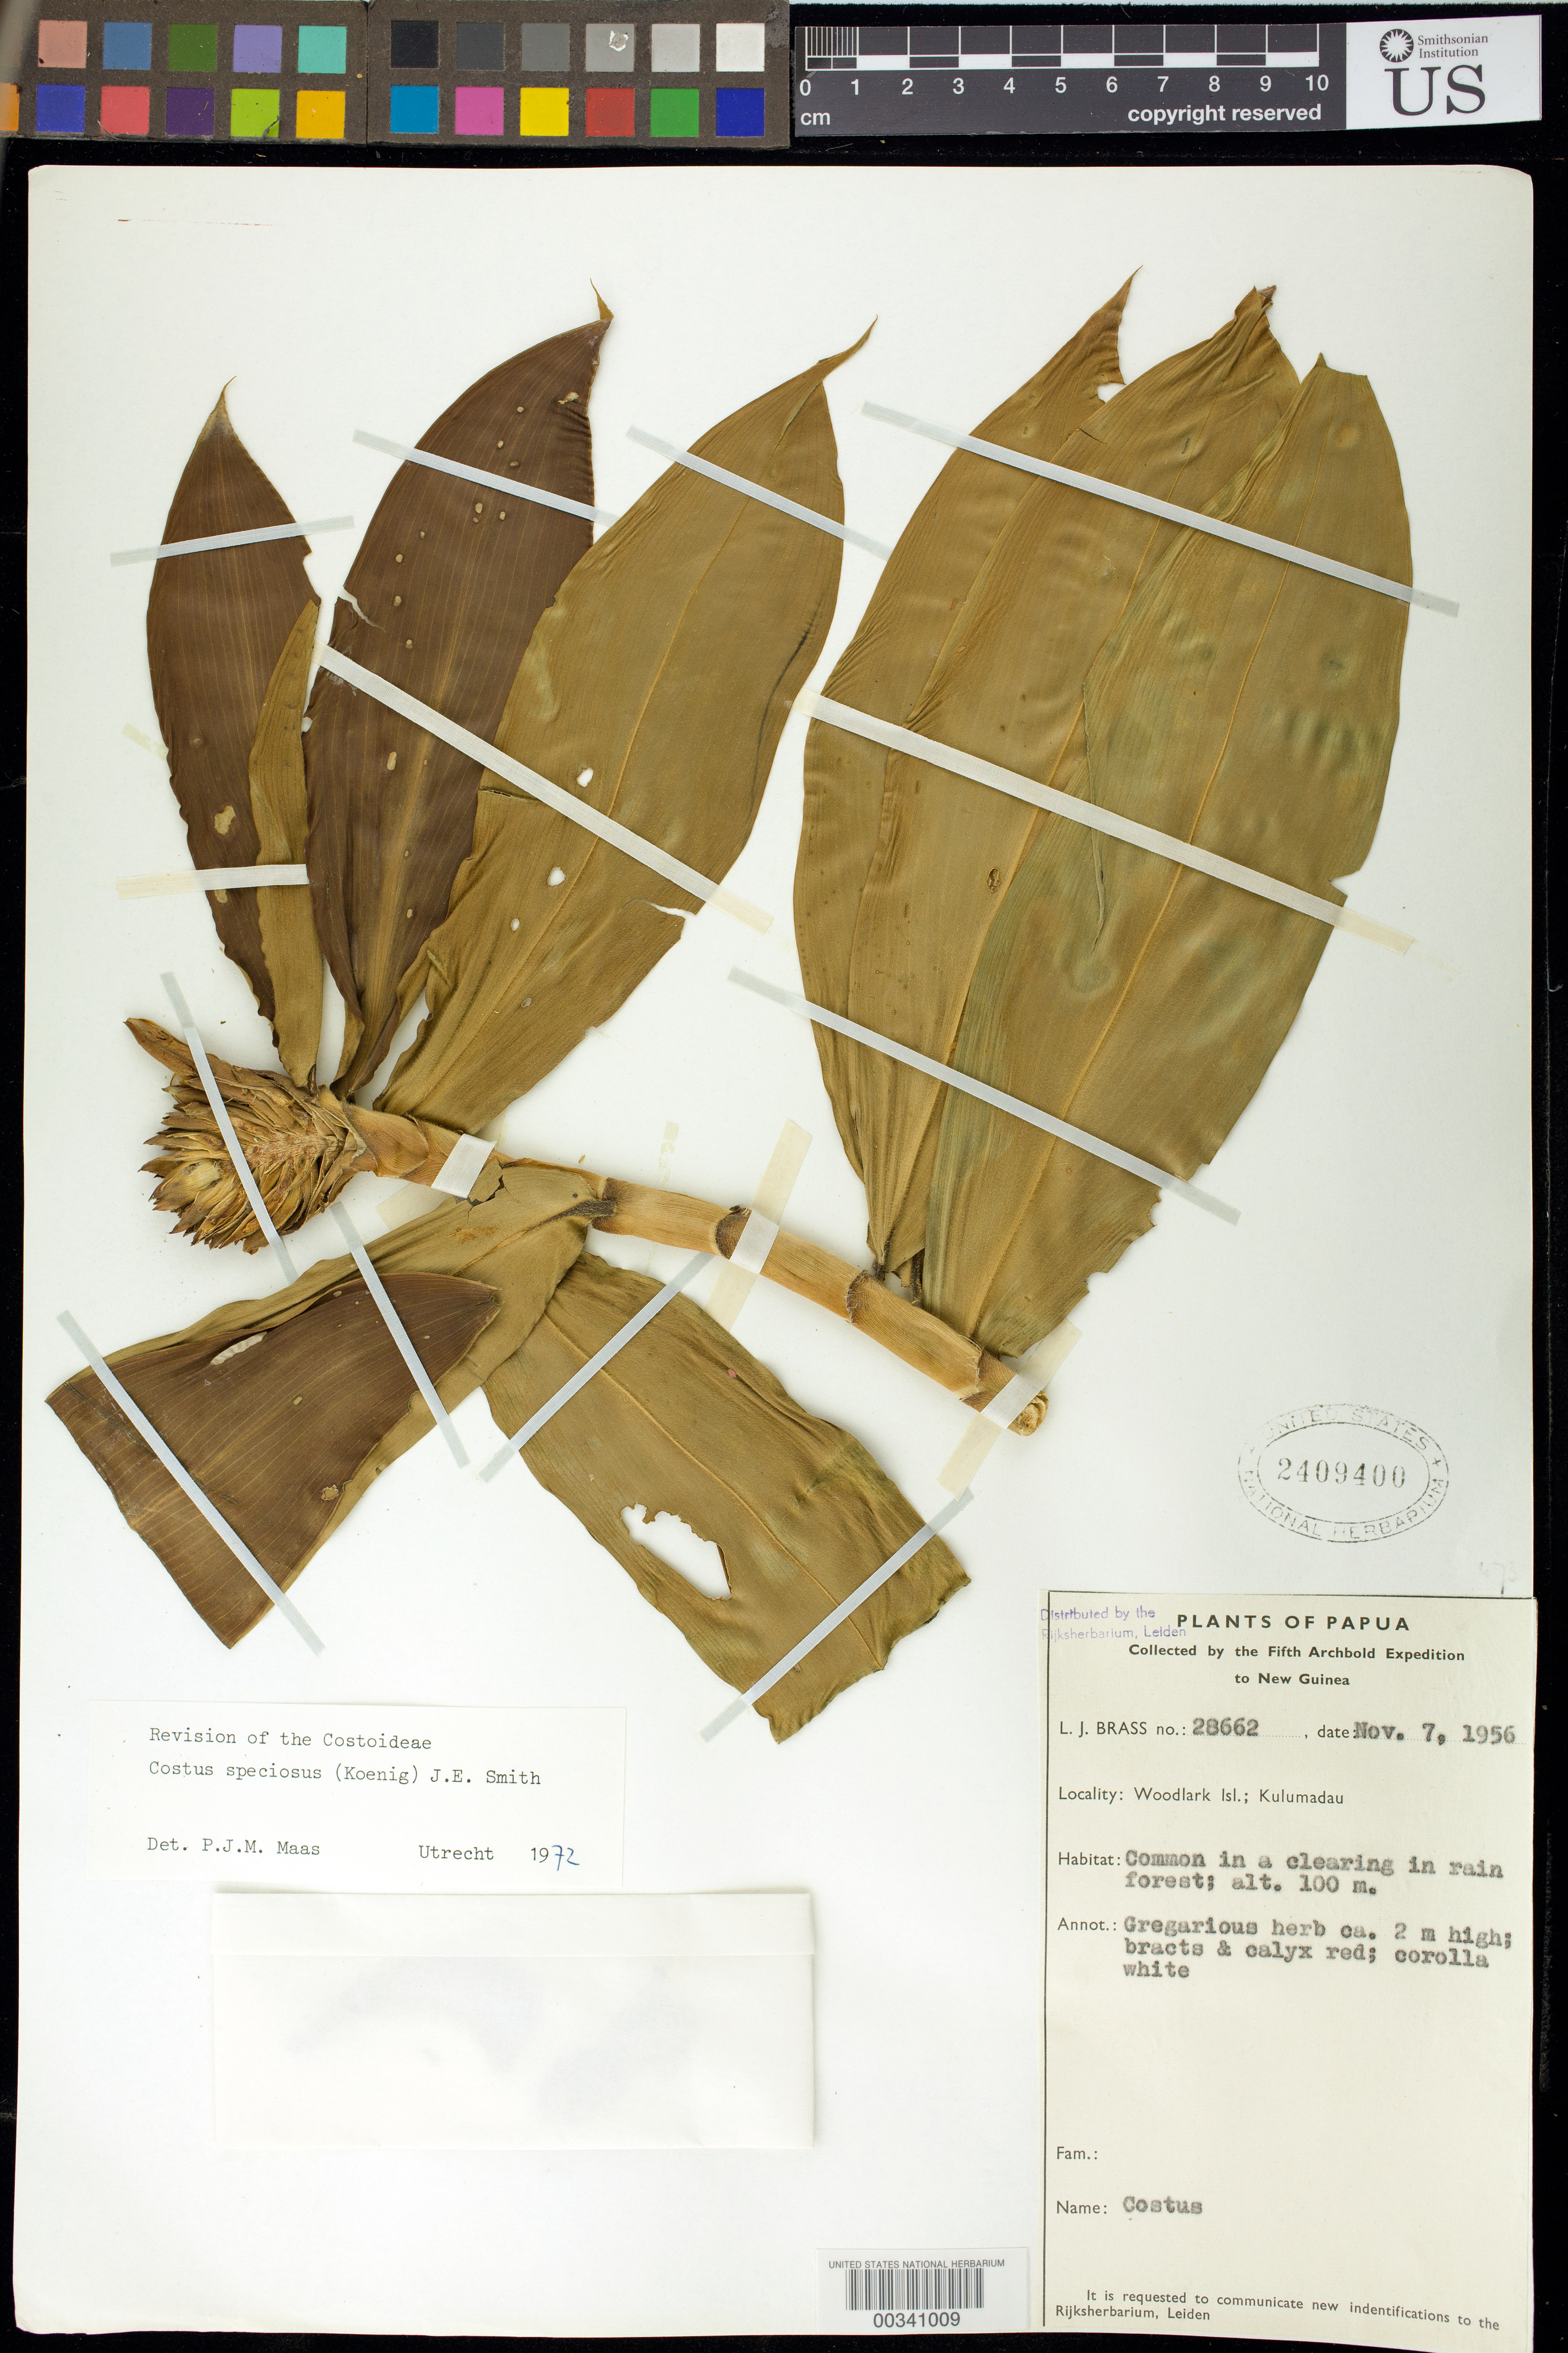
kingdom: Plantae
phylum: Tracheophyta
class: Liliopsida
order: Zingiberales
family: Costaceae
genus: Hellenia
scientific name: Hellenia speciosa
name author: (J. Koenig) S.R. Dutta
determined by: Wagner, W. L., (BOT), Smithsonian Institution - National Museum of Natural History (UNITED STATES)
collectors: L. J. Brass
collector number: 28662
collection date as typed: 07 Nov 1956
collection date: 1956-11-07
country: Papua New Guinea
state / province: Milne Bay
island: Muyua [Woodlark]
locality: Woodlark isl,; kulumadau [Trobriand Is.]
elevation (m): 100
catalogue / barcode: US 2409400